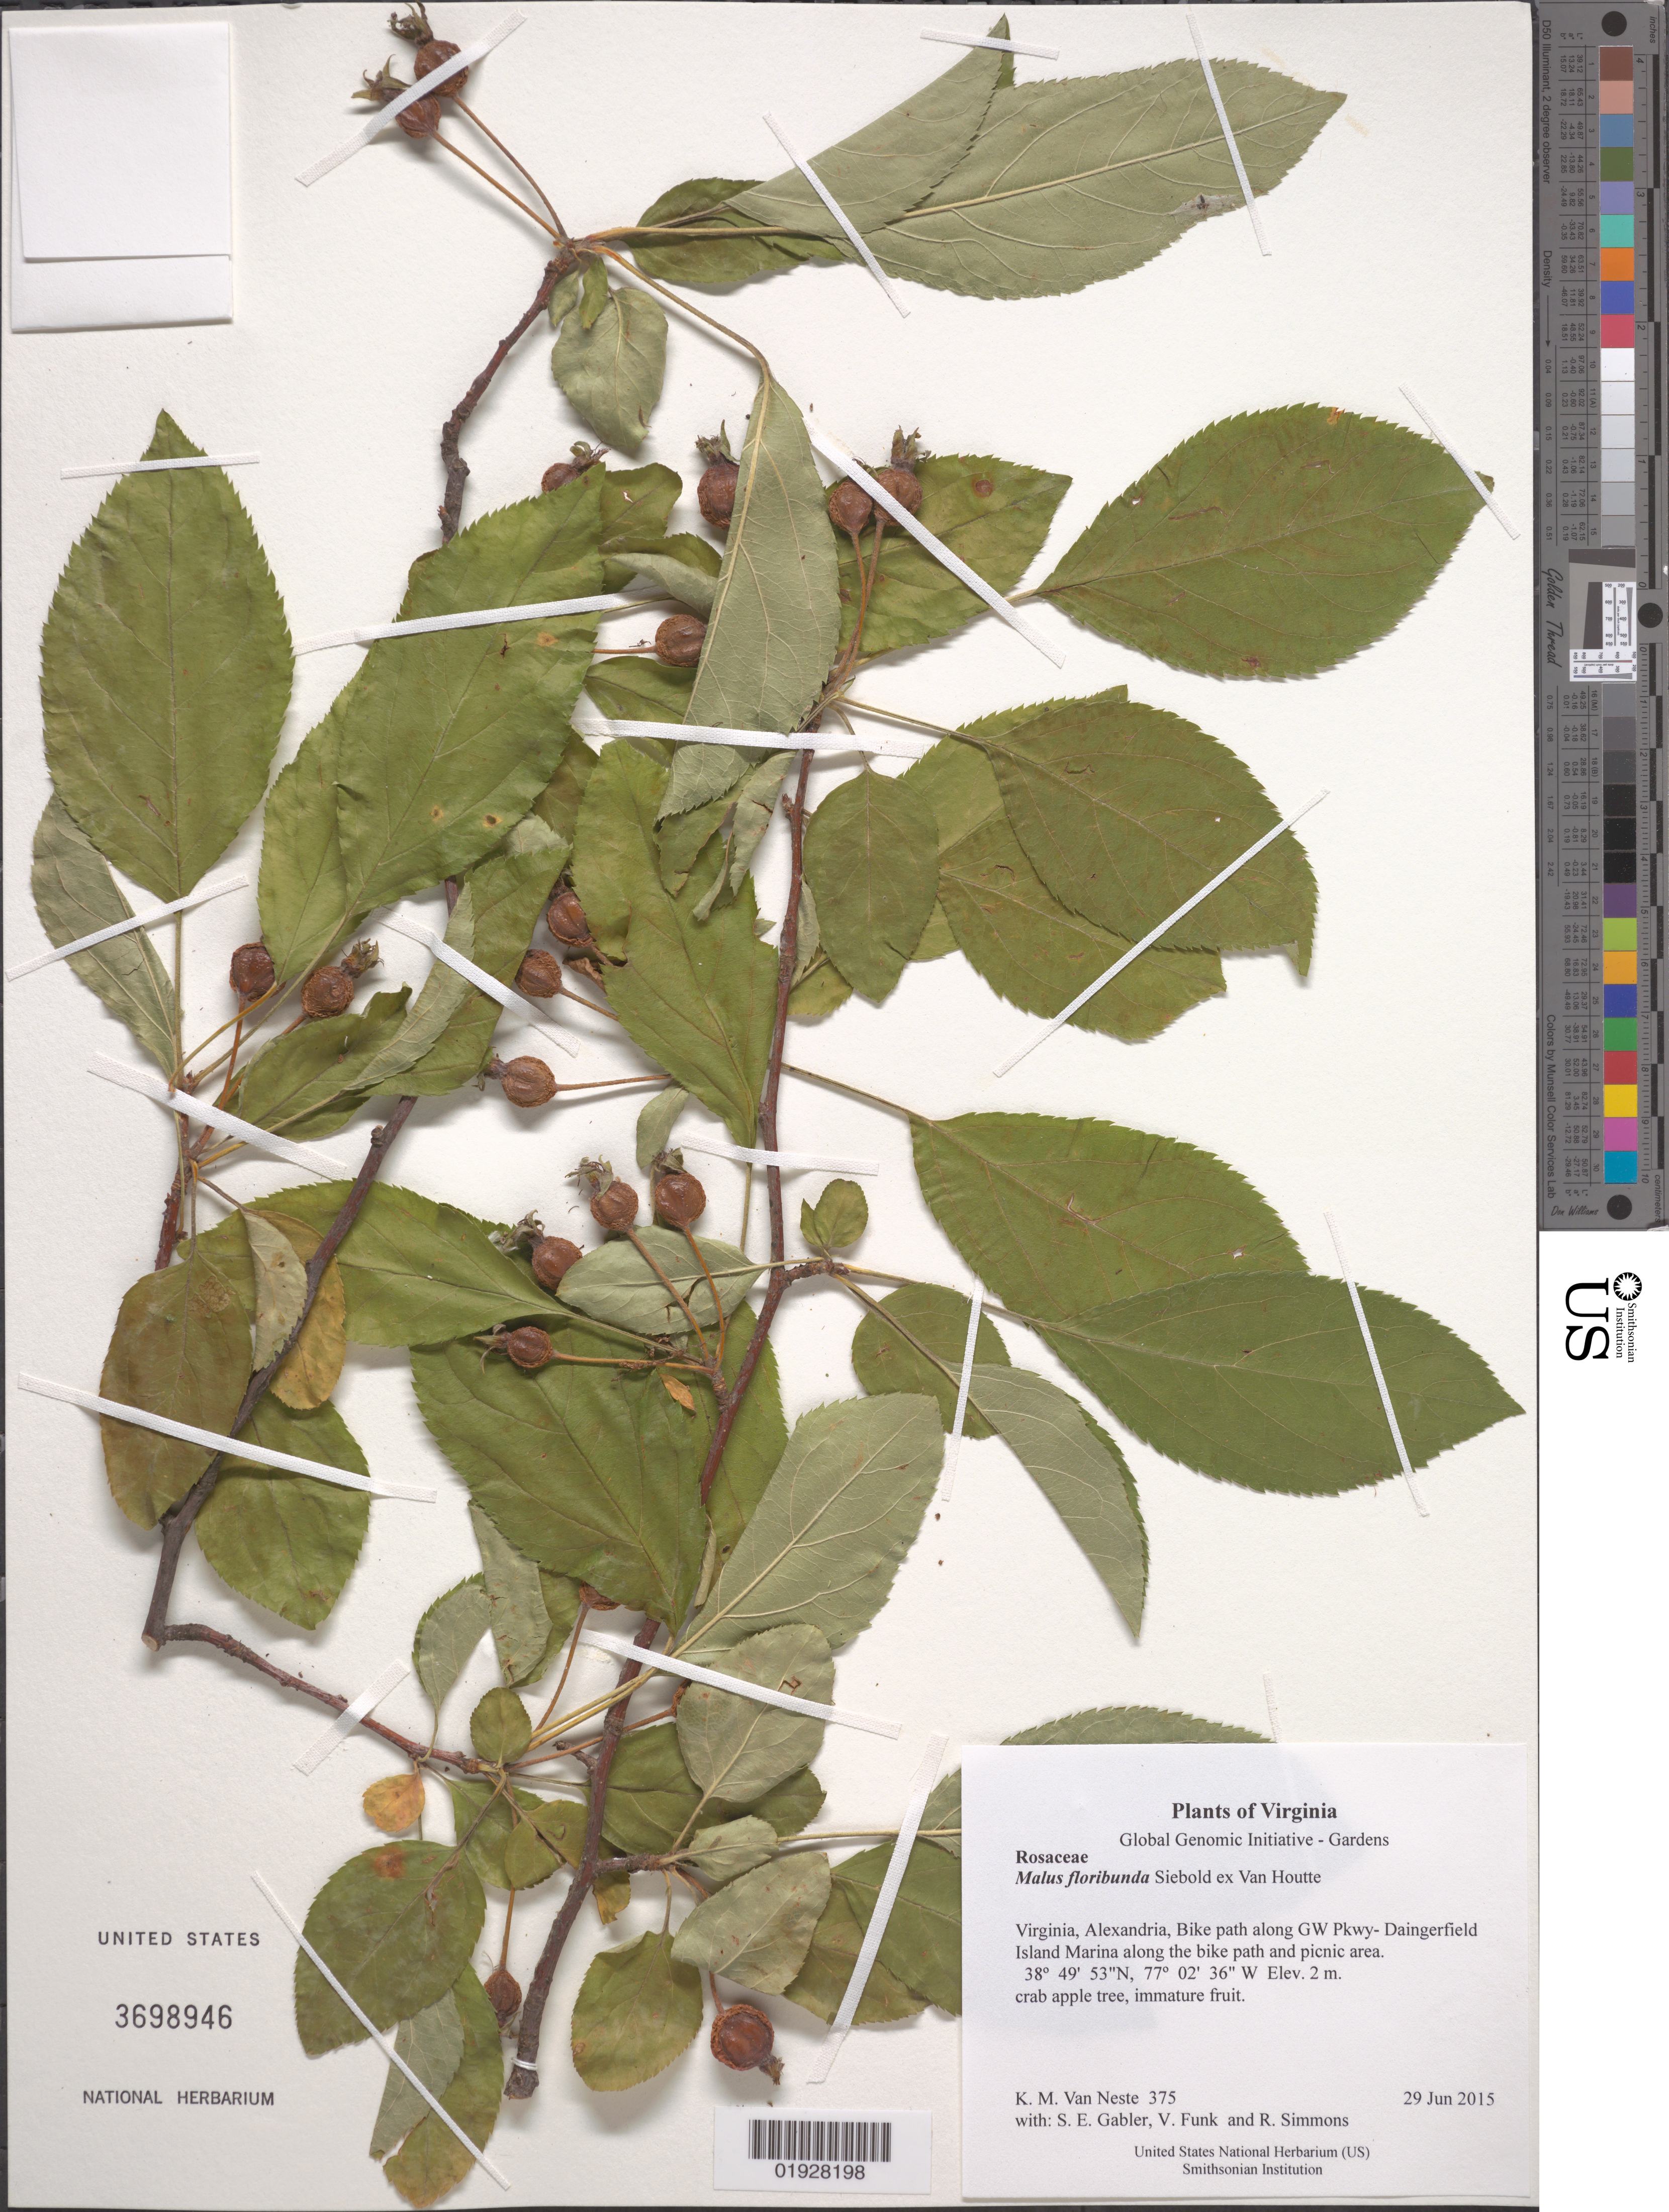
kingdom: Plantae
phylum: Tracheophyta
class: Magnoliopsida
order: Rosales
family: Rosaceae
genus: Malus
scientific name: Malus floribunda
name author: Siebold ex Van Houtte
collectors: K. M. Van Neste, S. E. Gabler, V. Funk & R. Simmons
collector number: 375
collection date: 2015-06-29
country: United States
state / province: Virginia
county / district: City of Alexandria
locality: Bike path along GW Pkwy- Dangerfield Island Marina along the bike path and picnic area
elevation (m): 2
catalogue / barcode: US 3698946